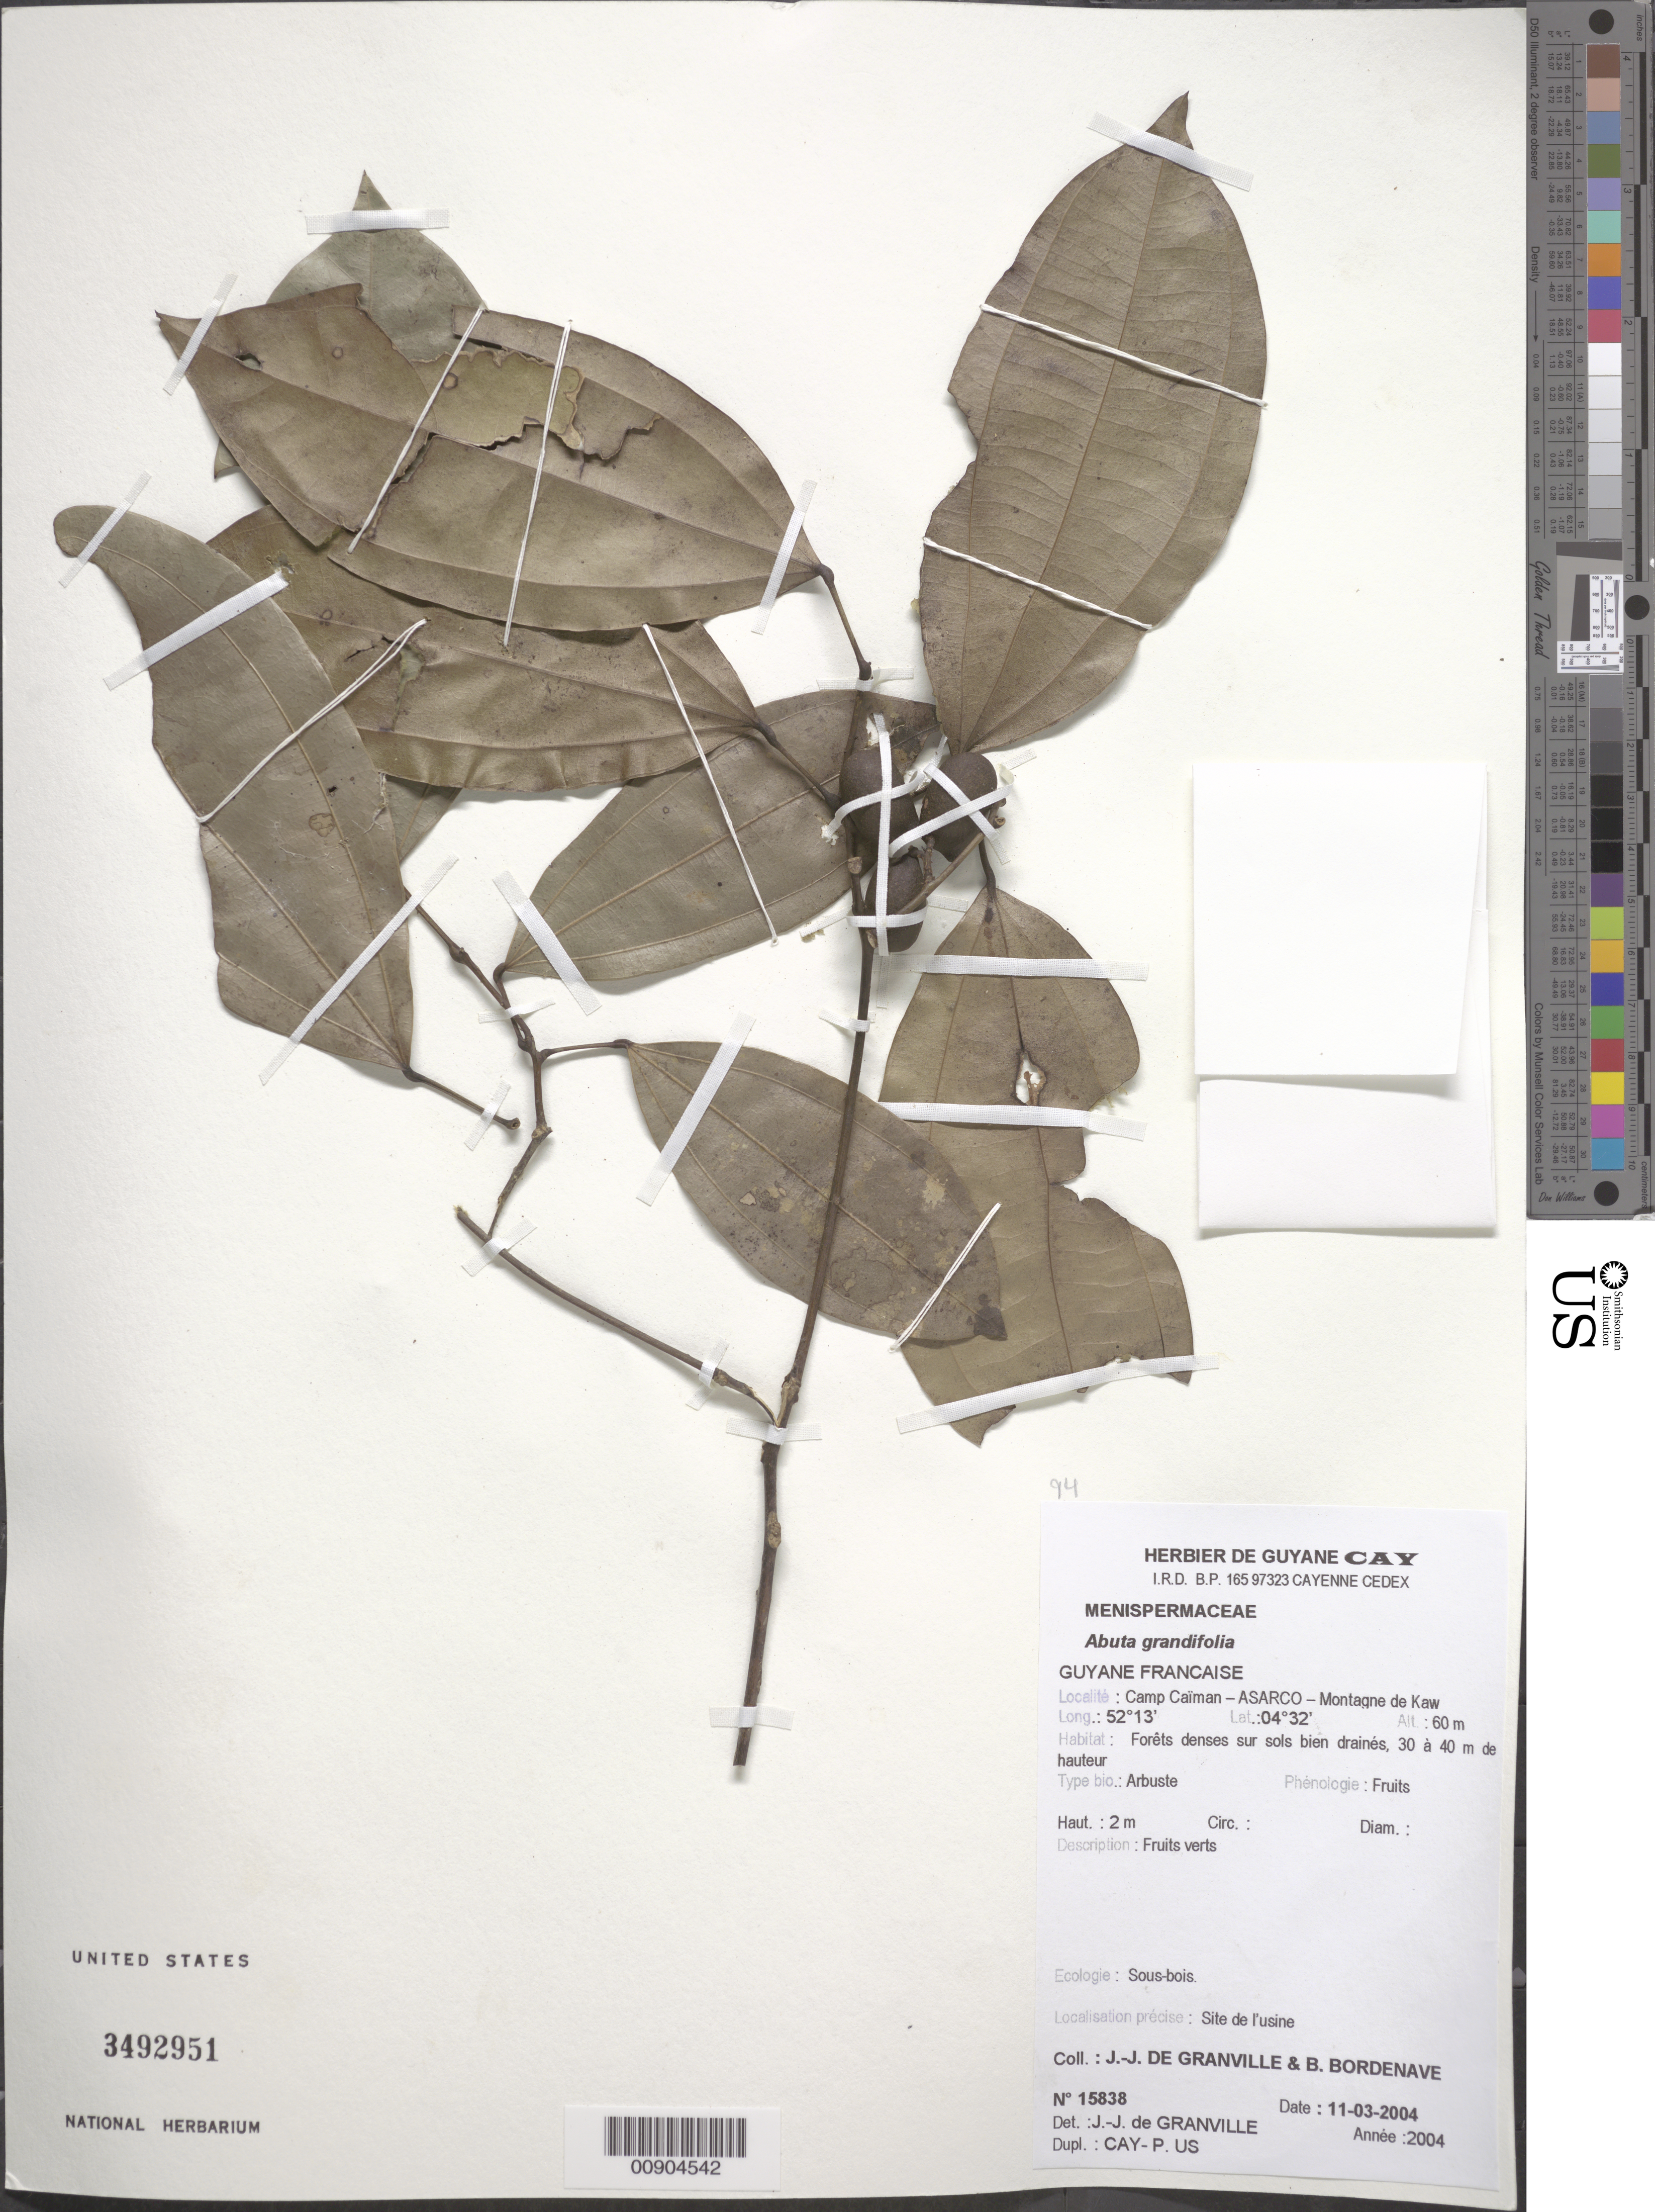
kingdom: Plantae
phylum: Tracheophyta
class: Magnoliopsida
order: Ranunculales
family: Menispermaceae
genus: Abuta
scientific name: Abuta grandifolia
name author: (Mart.) Sandwith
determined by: Granville, J. J. de, (CAY), Institut de Recherche pour le Developpement (IRD) (FRENCH GUIANA)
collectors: J.-J. de Granville & B. Bordenave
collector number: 15838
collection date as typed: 11-Mar-04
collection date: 2004-03-11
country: French Guiana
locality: Camp Caïman, ASARCO, Montagne de Kaw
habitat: Forêts denses sur sols bien drainés, 30-40 m de haut.; sous bois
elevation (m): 60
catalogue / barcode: US 3492951